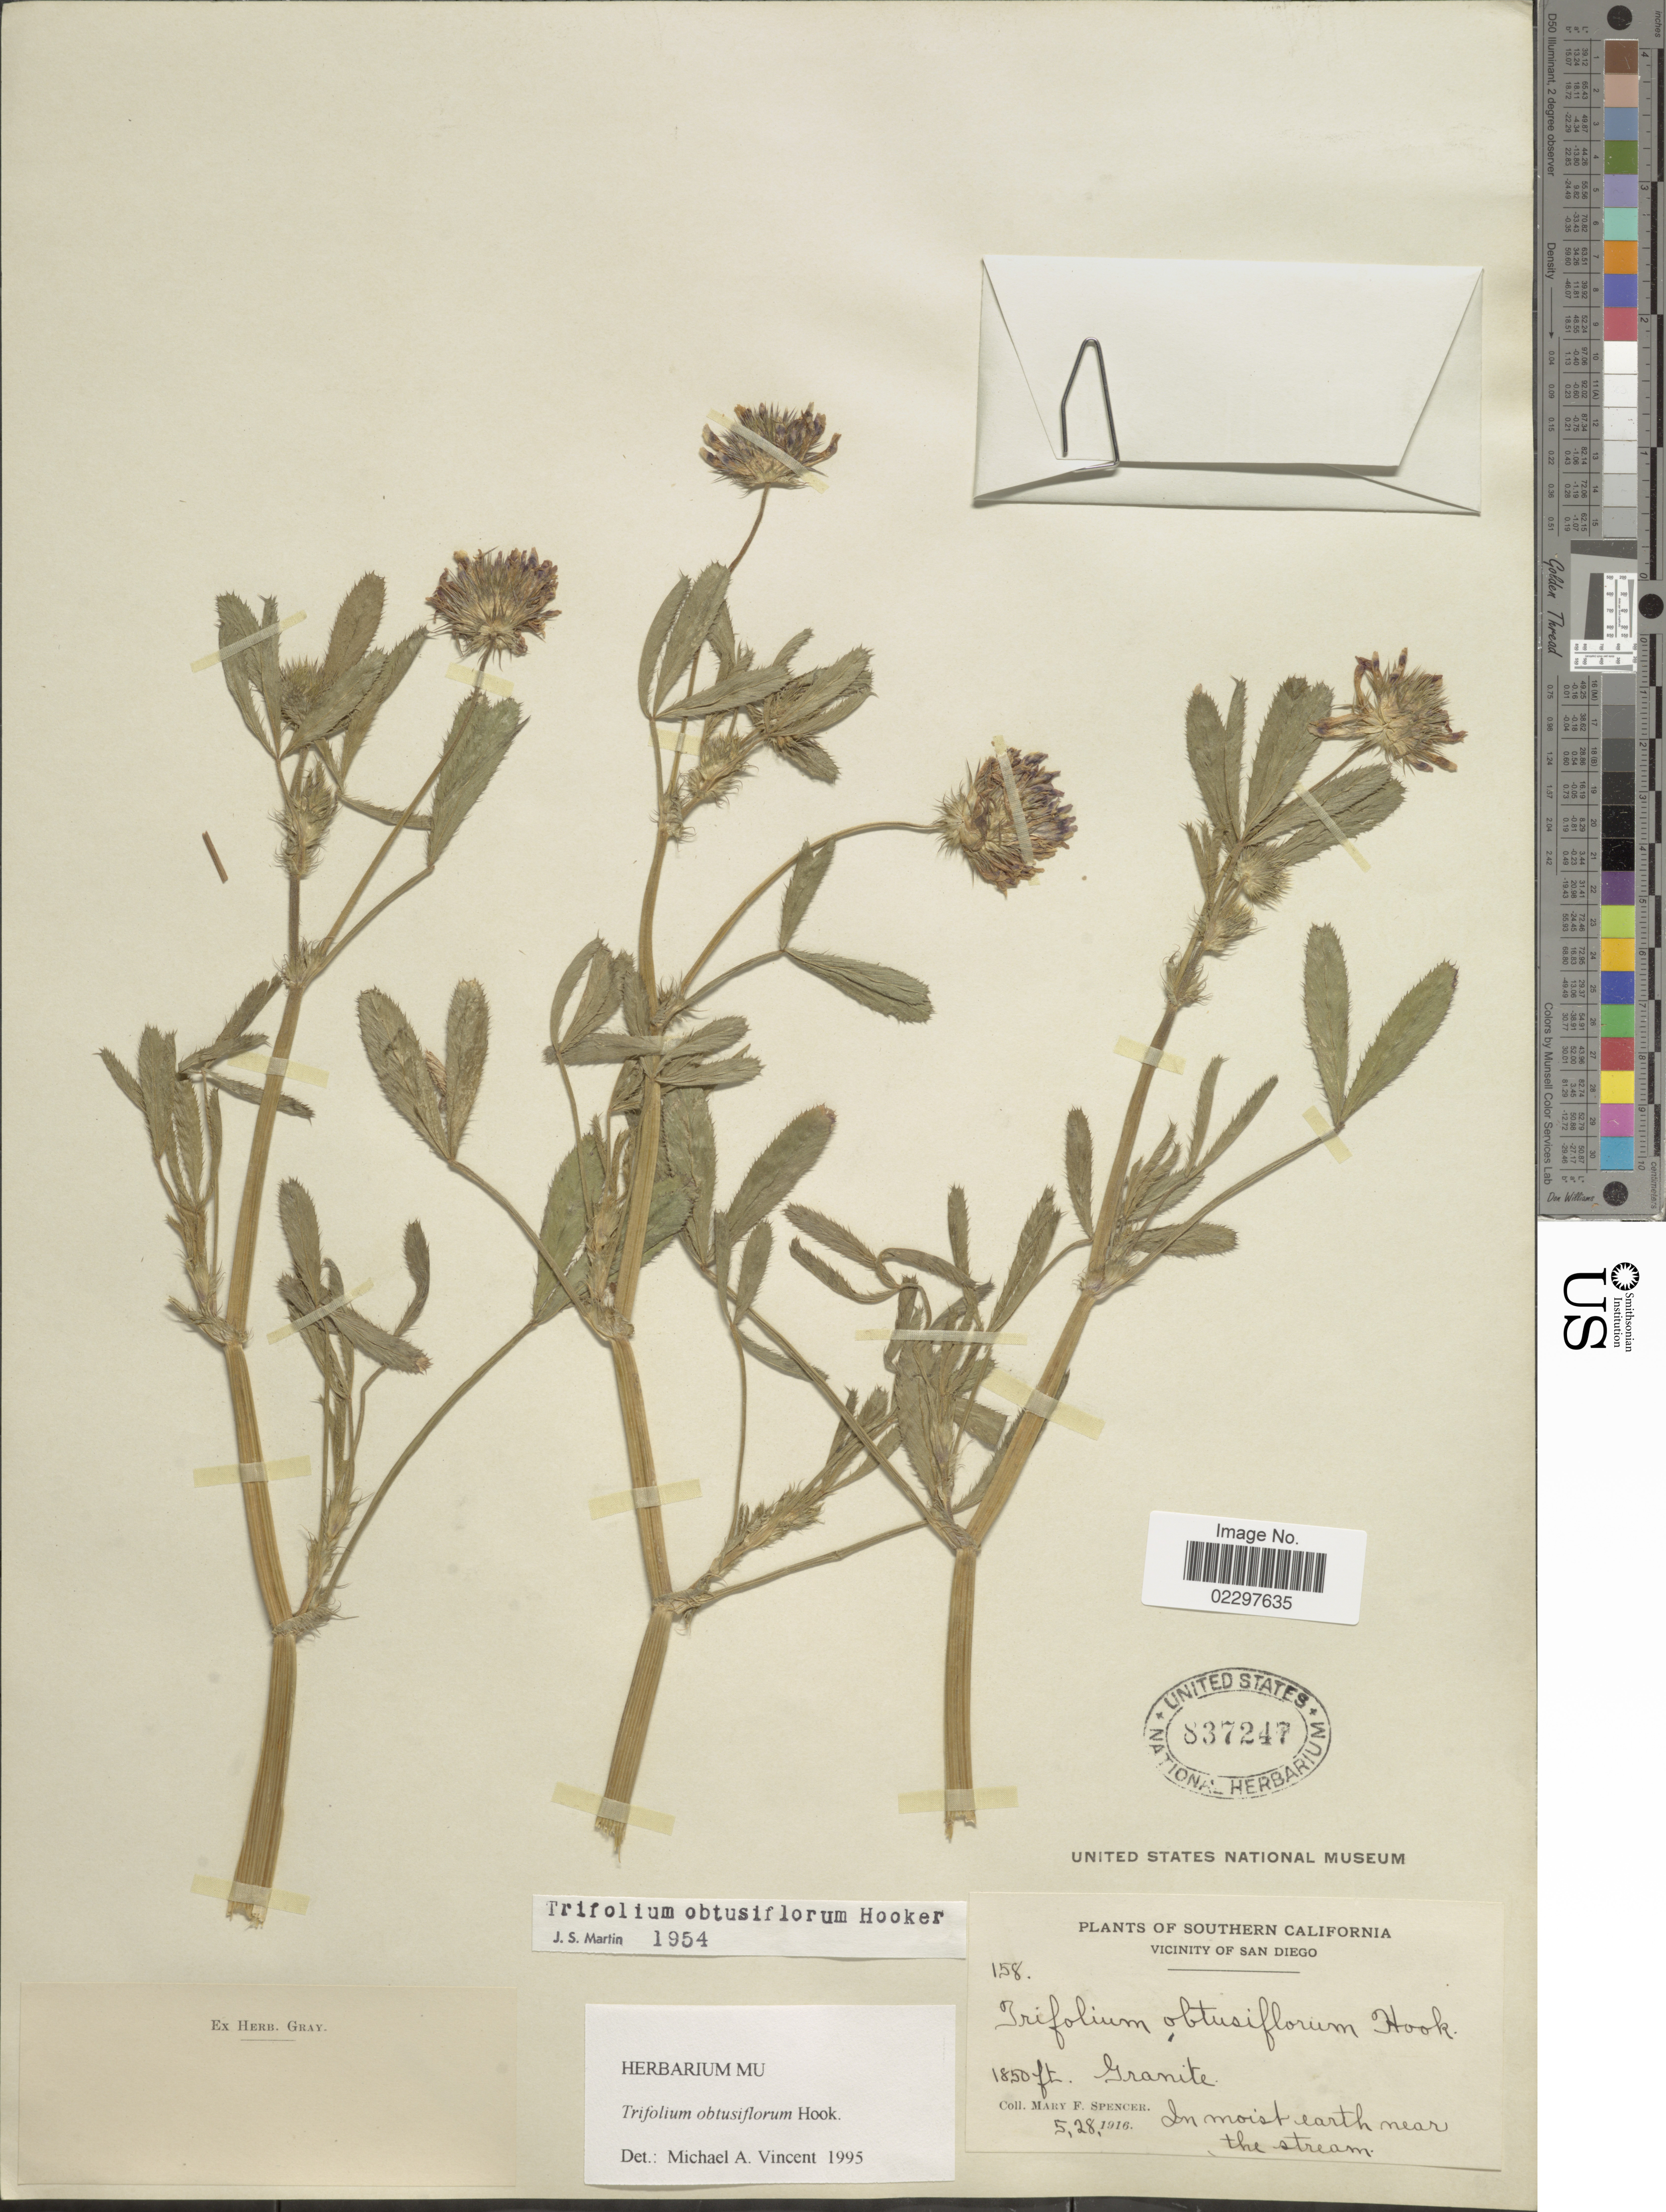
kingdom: Plantae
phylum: Tracheophyta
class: Magnoliopsida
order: Fabales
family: Fabaceae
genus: Trifolium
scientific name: Trifolium obtusiflorum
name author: Hook.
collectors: M. Spencer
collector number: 158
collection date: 1916-05-28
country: United States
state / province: California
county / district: San Diego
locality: Southern California, Vicinity of San Diego, Granite, in moist earth near the stream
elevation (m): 564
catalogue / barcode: US 837247